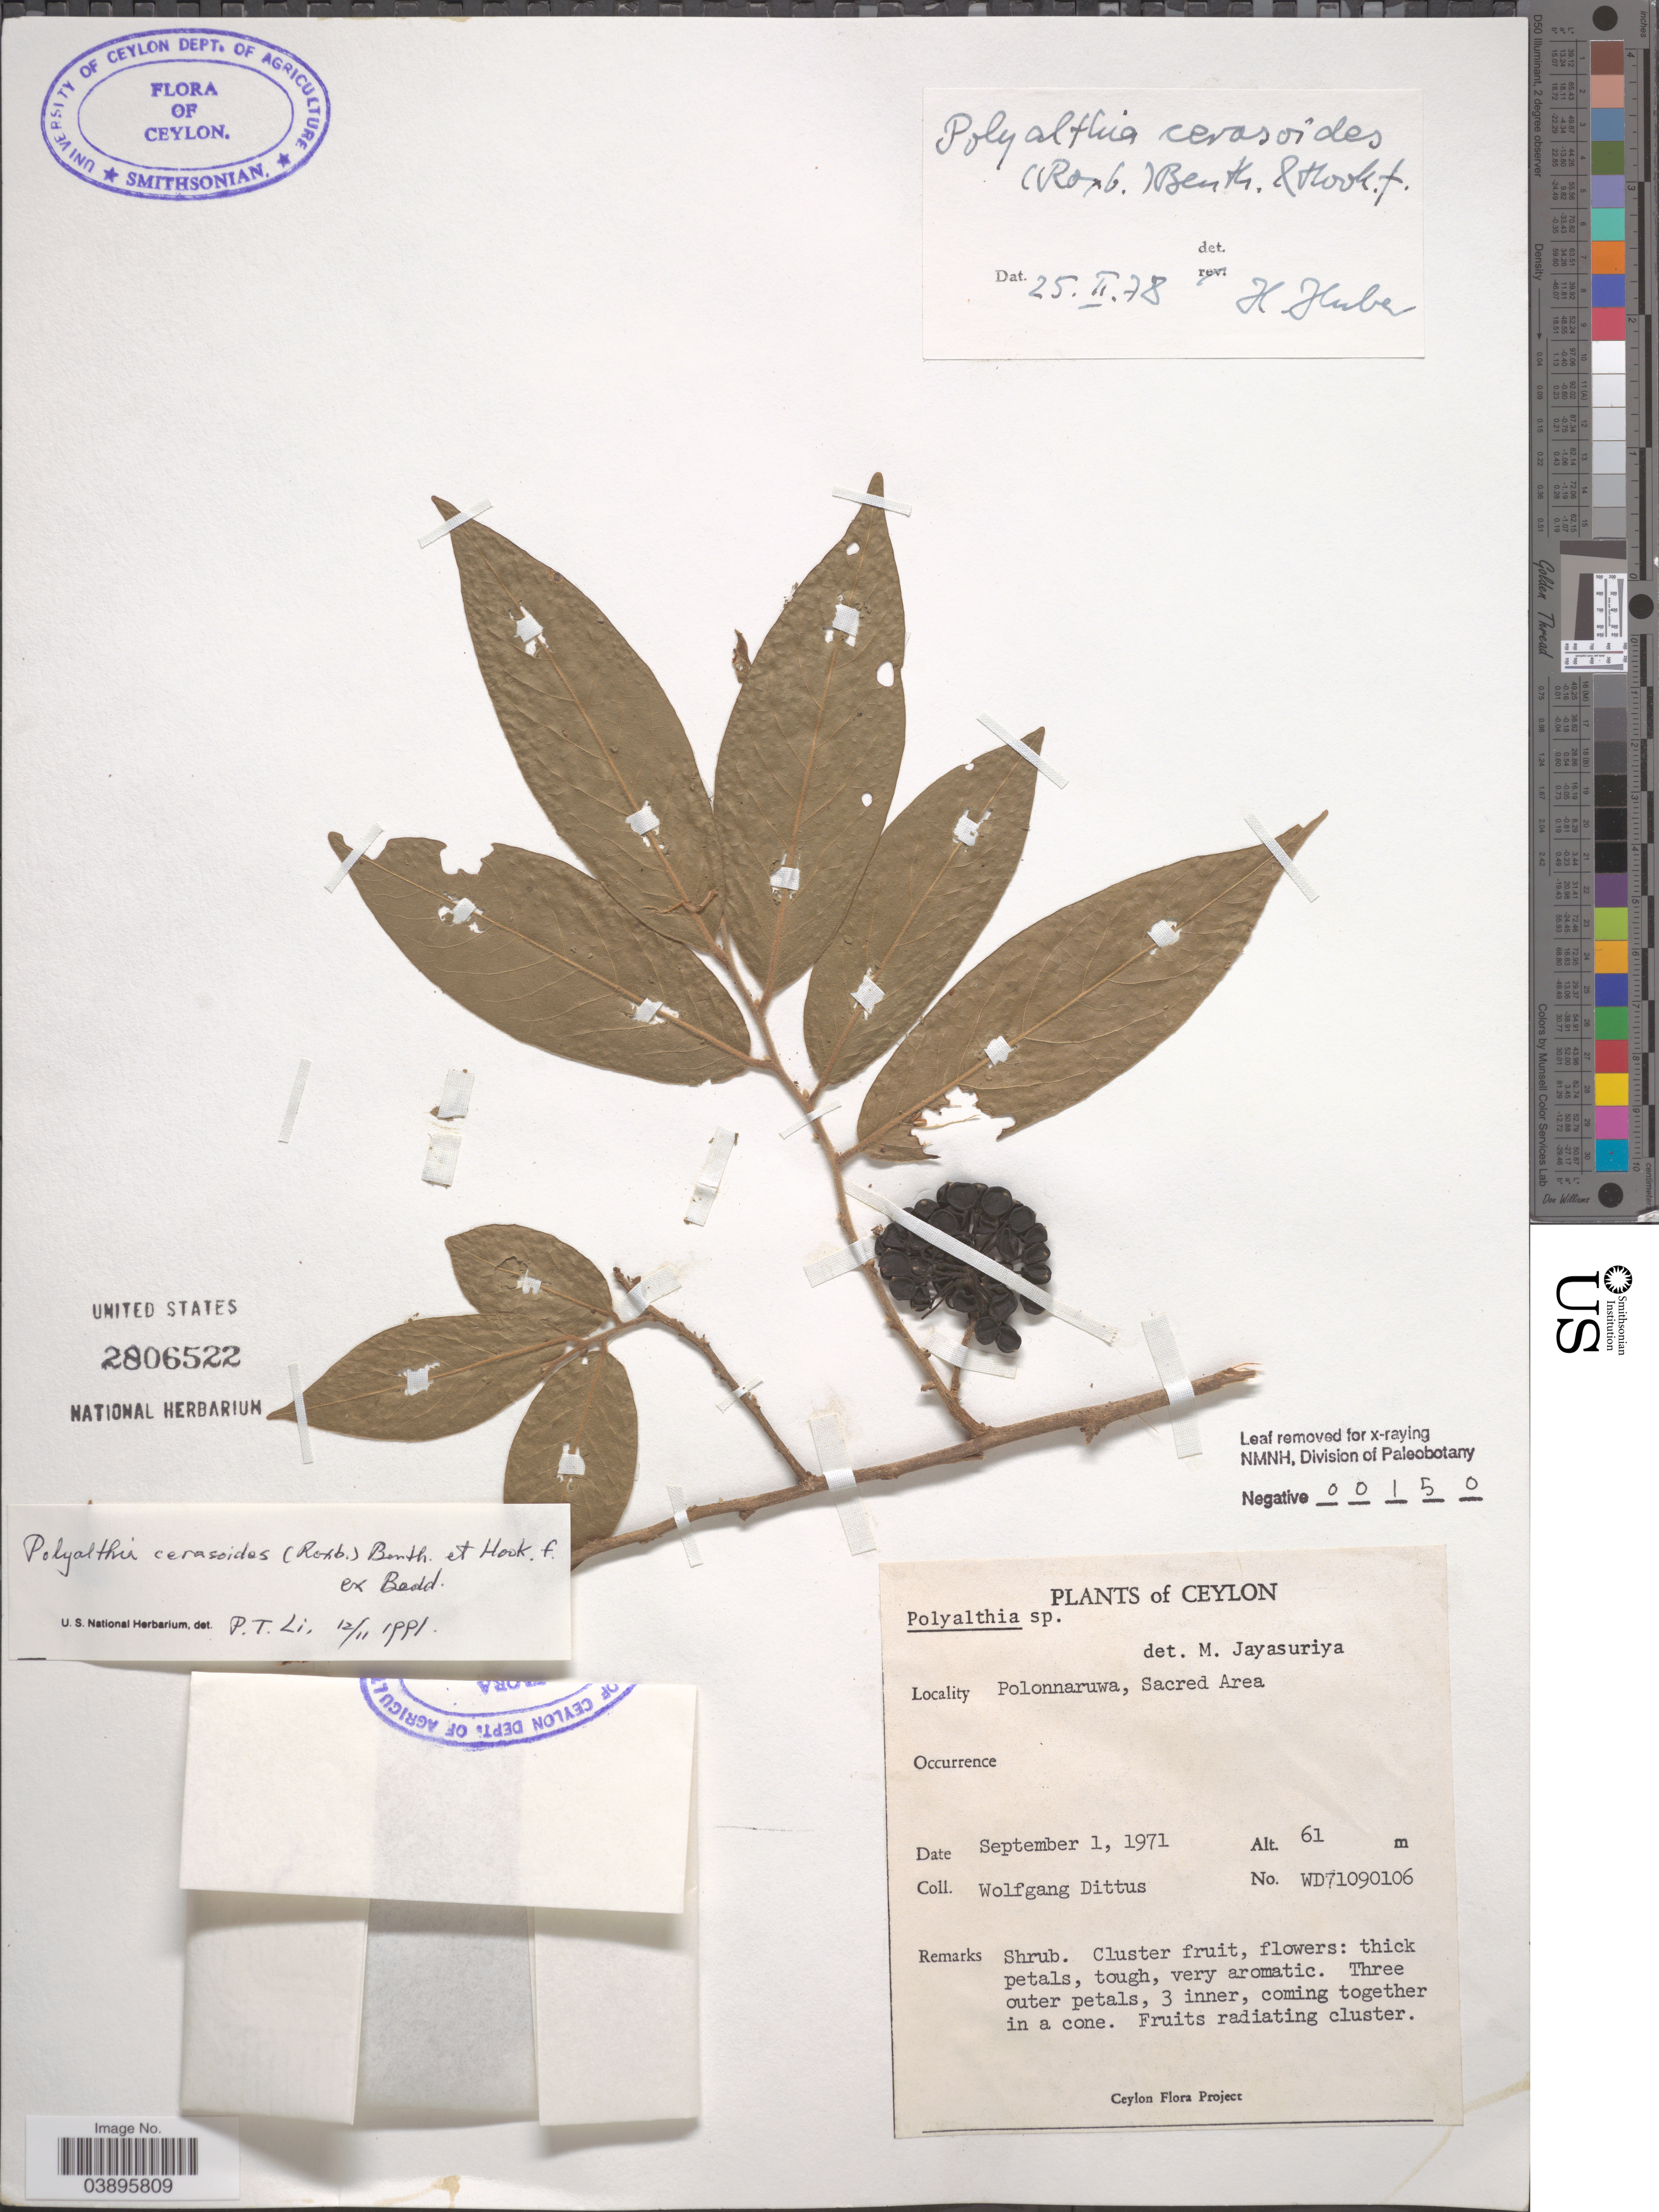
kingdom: Plantae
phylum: Tracheophyta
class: Magnoliopsida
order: Magnoliales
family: Annonaceae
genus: Polyalthia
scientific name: Polyalthia cerasoides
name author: (Roxb.) Benth. et al.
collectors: W. Dittus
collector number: WD71090106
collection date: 1971-09-01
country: Sri Lanka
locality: Ceylon. Polonarruwa, Sacred Area.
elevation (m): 61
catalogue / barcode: US 2806522